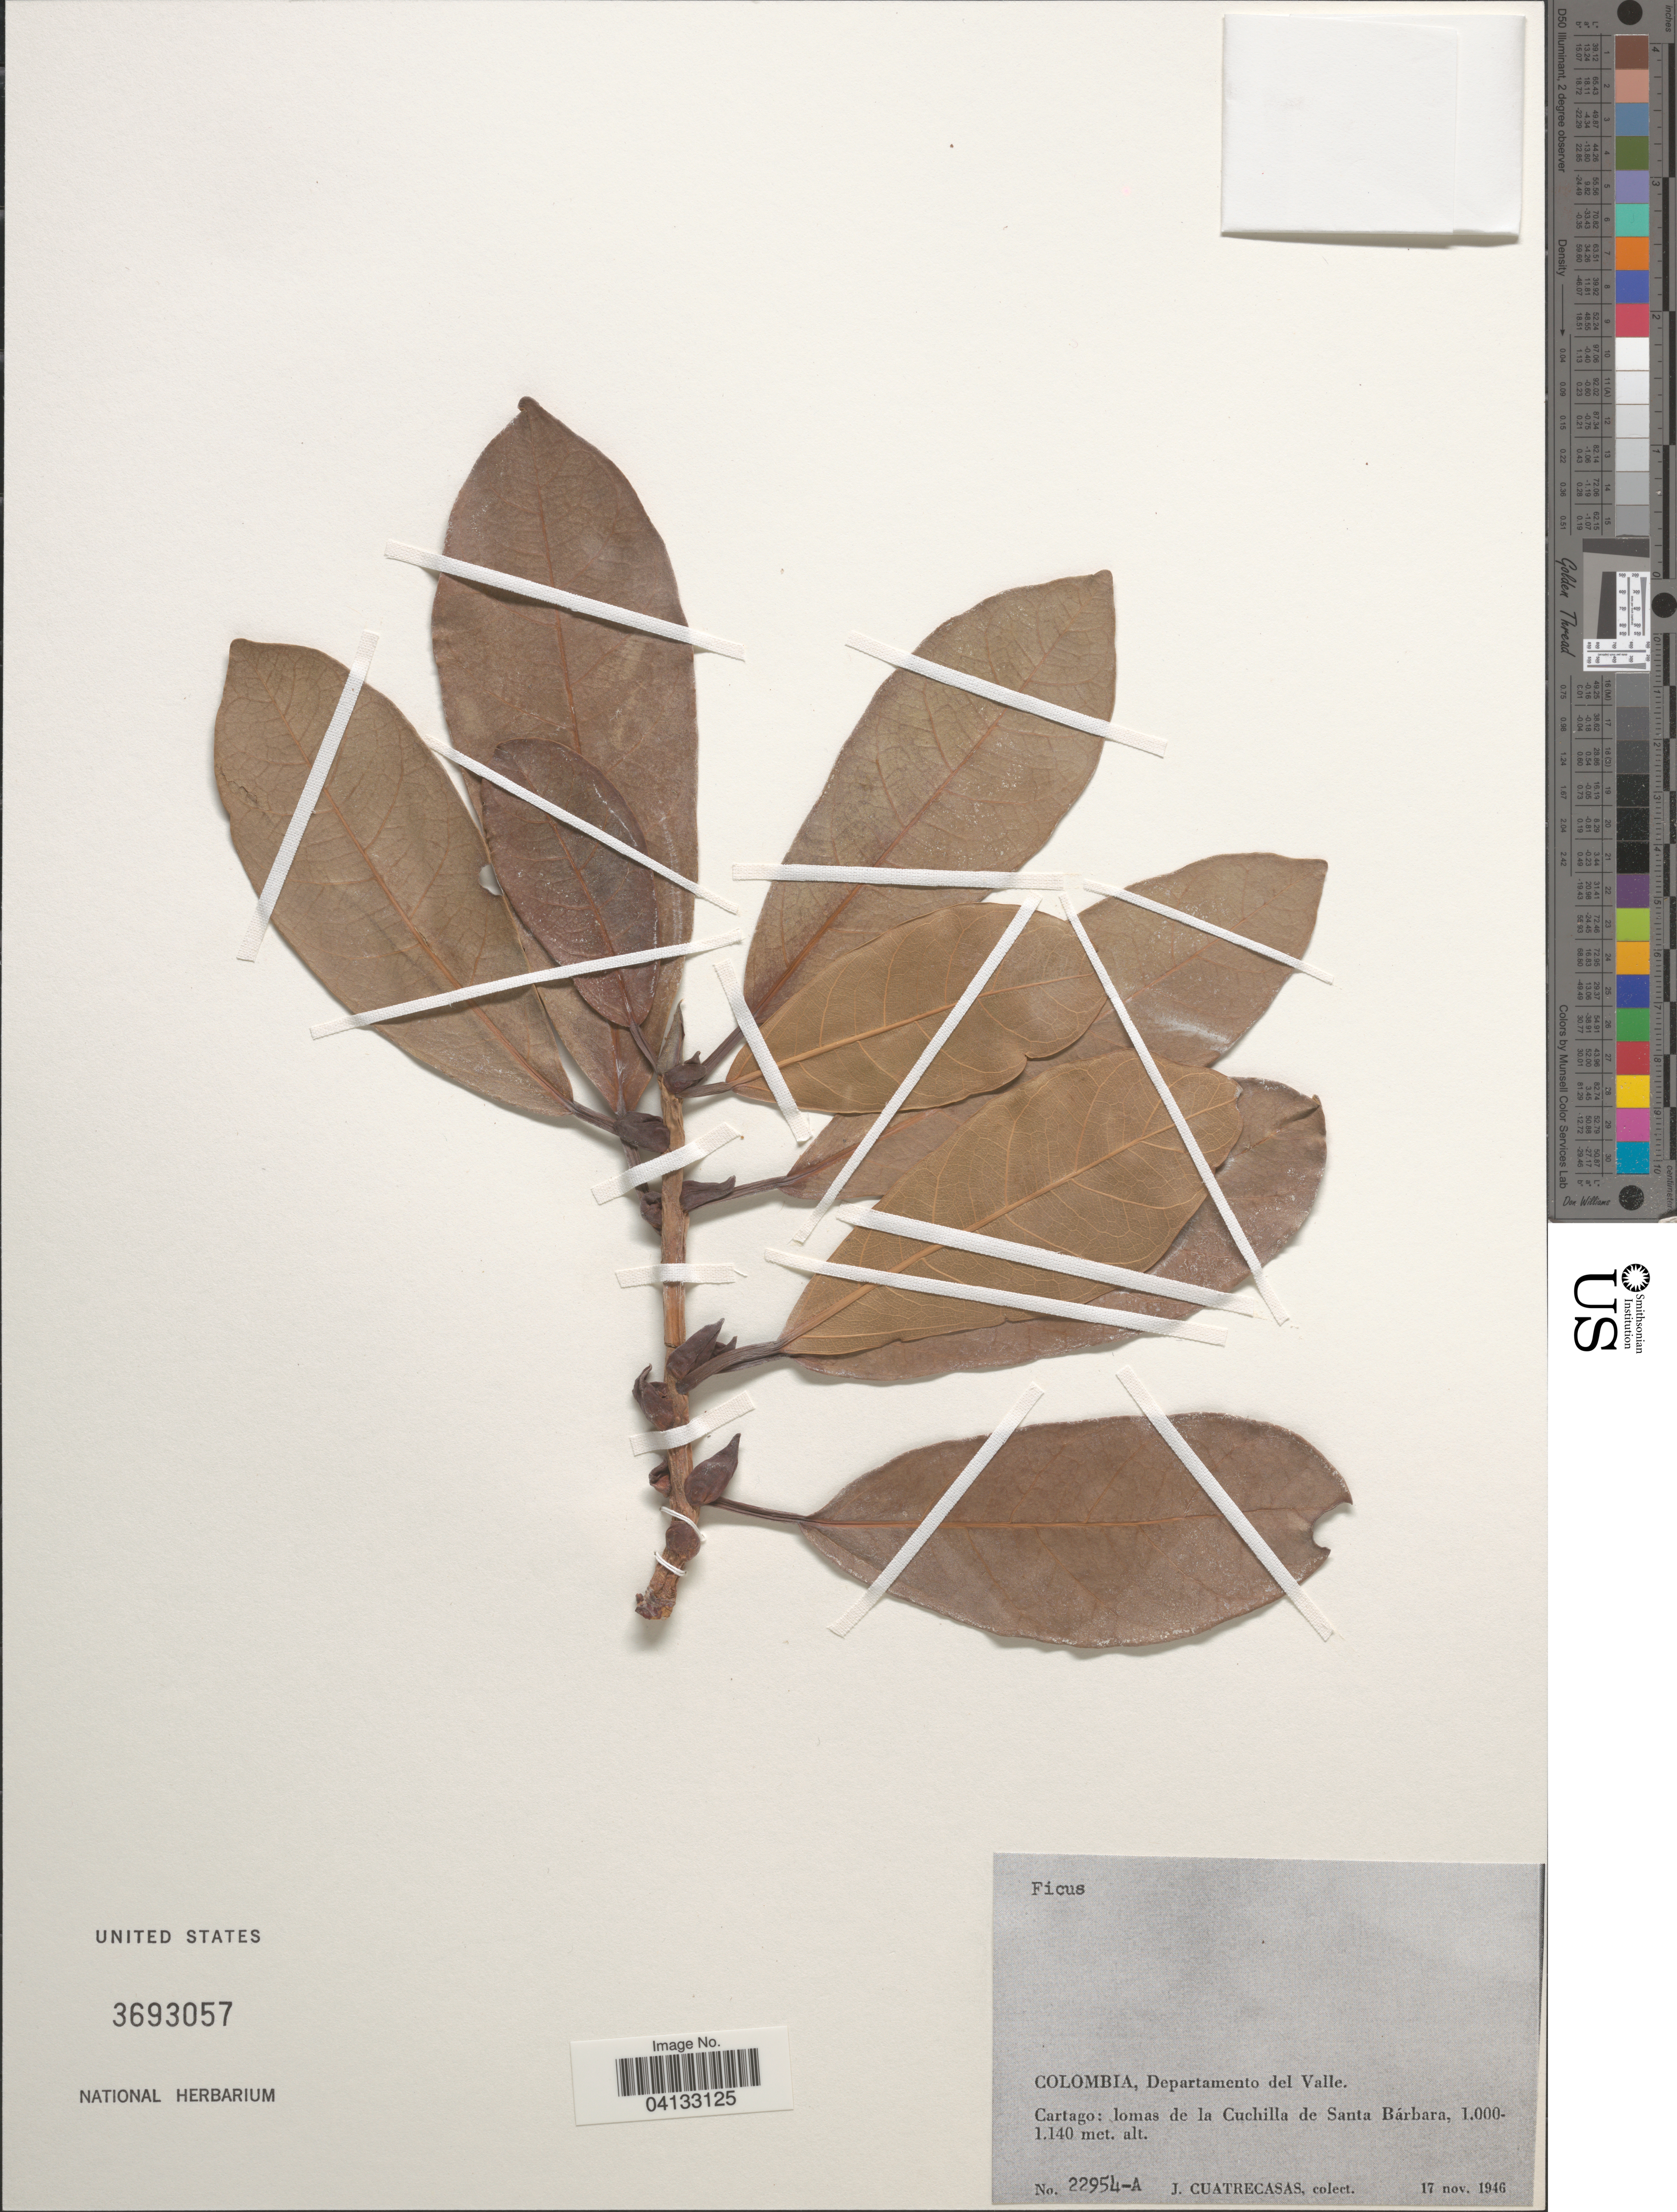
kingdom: Plantae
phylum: Tracheophyta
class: Magnoliopsida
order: Rosales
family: Moraceae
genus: Ficus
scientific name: Ficus zarzalensis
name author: Standl.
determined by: Mitidieri, Nicole, (WIS), University of Wisconsin - Madison (UNITED STATES)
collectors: J. Cuatrecasas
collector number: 22954-A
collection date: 1946-11-17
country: Colombia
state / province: Valle del Cauca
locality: Departamento del Valle. Cartago: lomas de la Cuchilla de Santa Bárbara.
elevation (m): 1000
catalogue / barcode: US 3693057